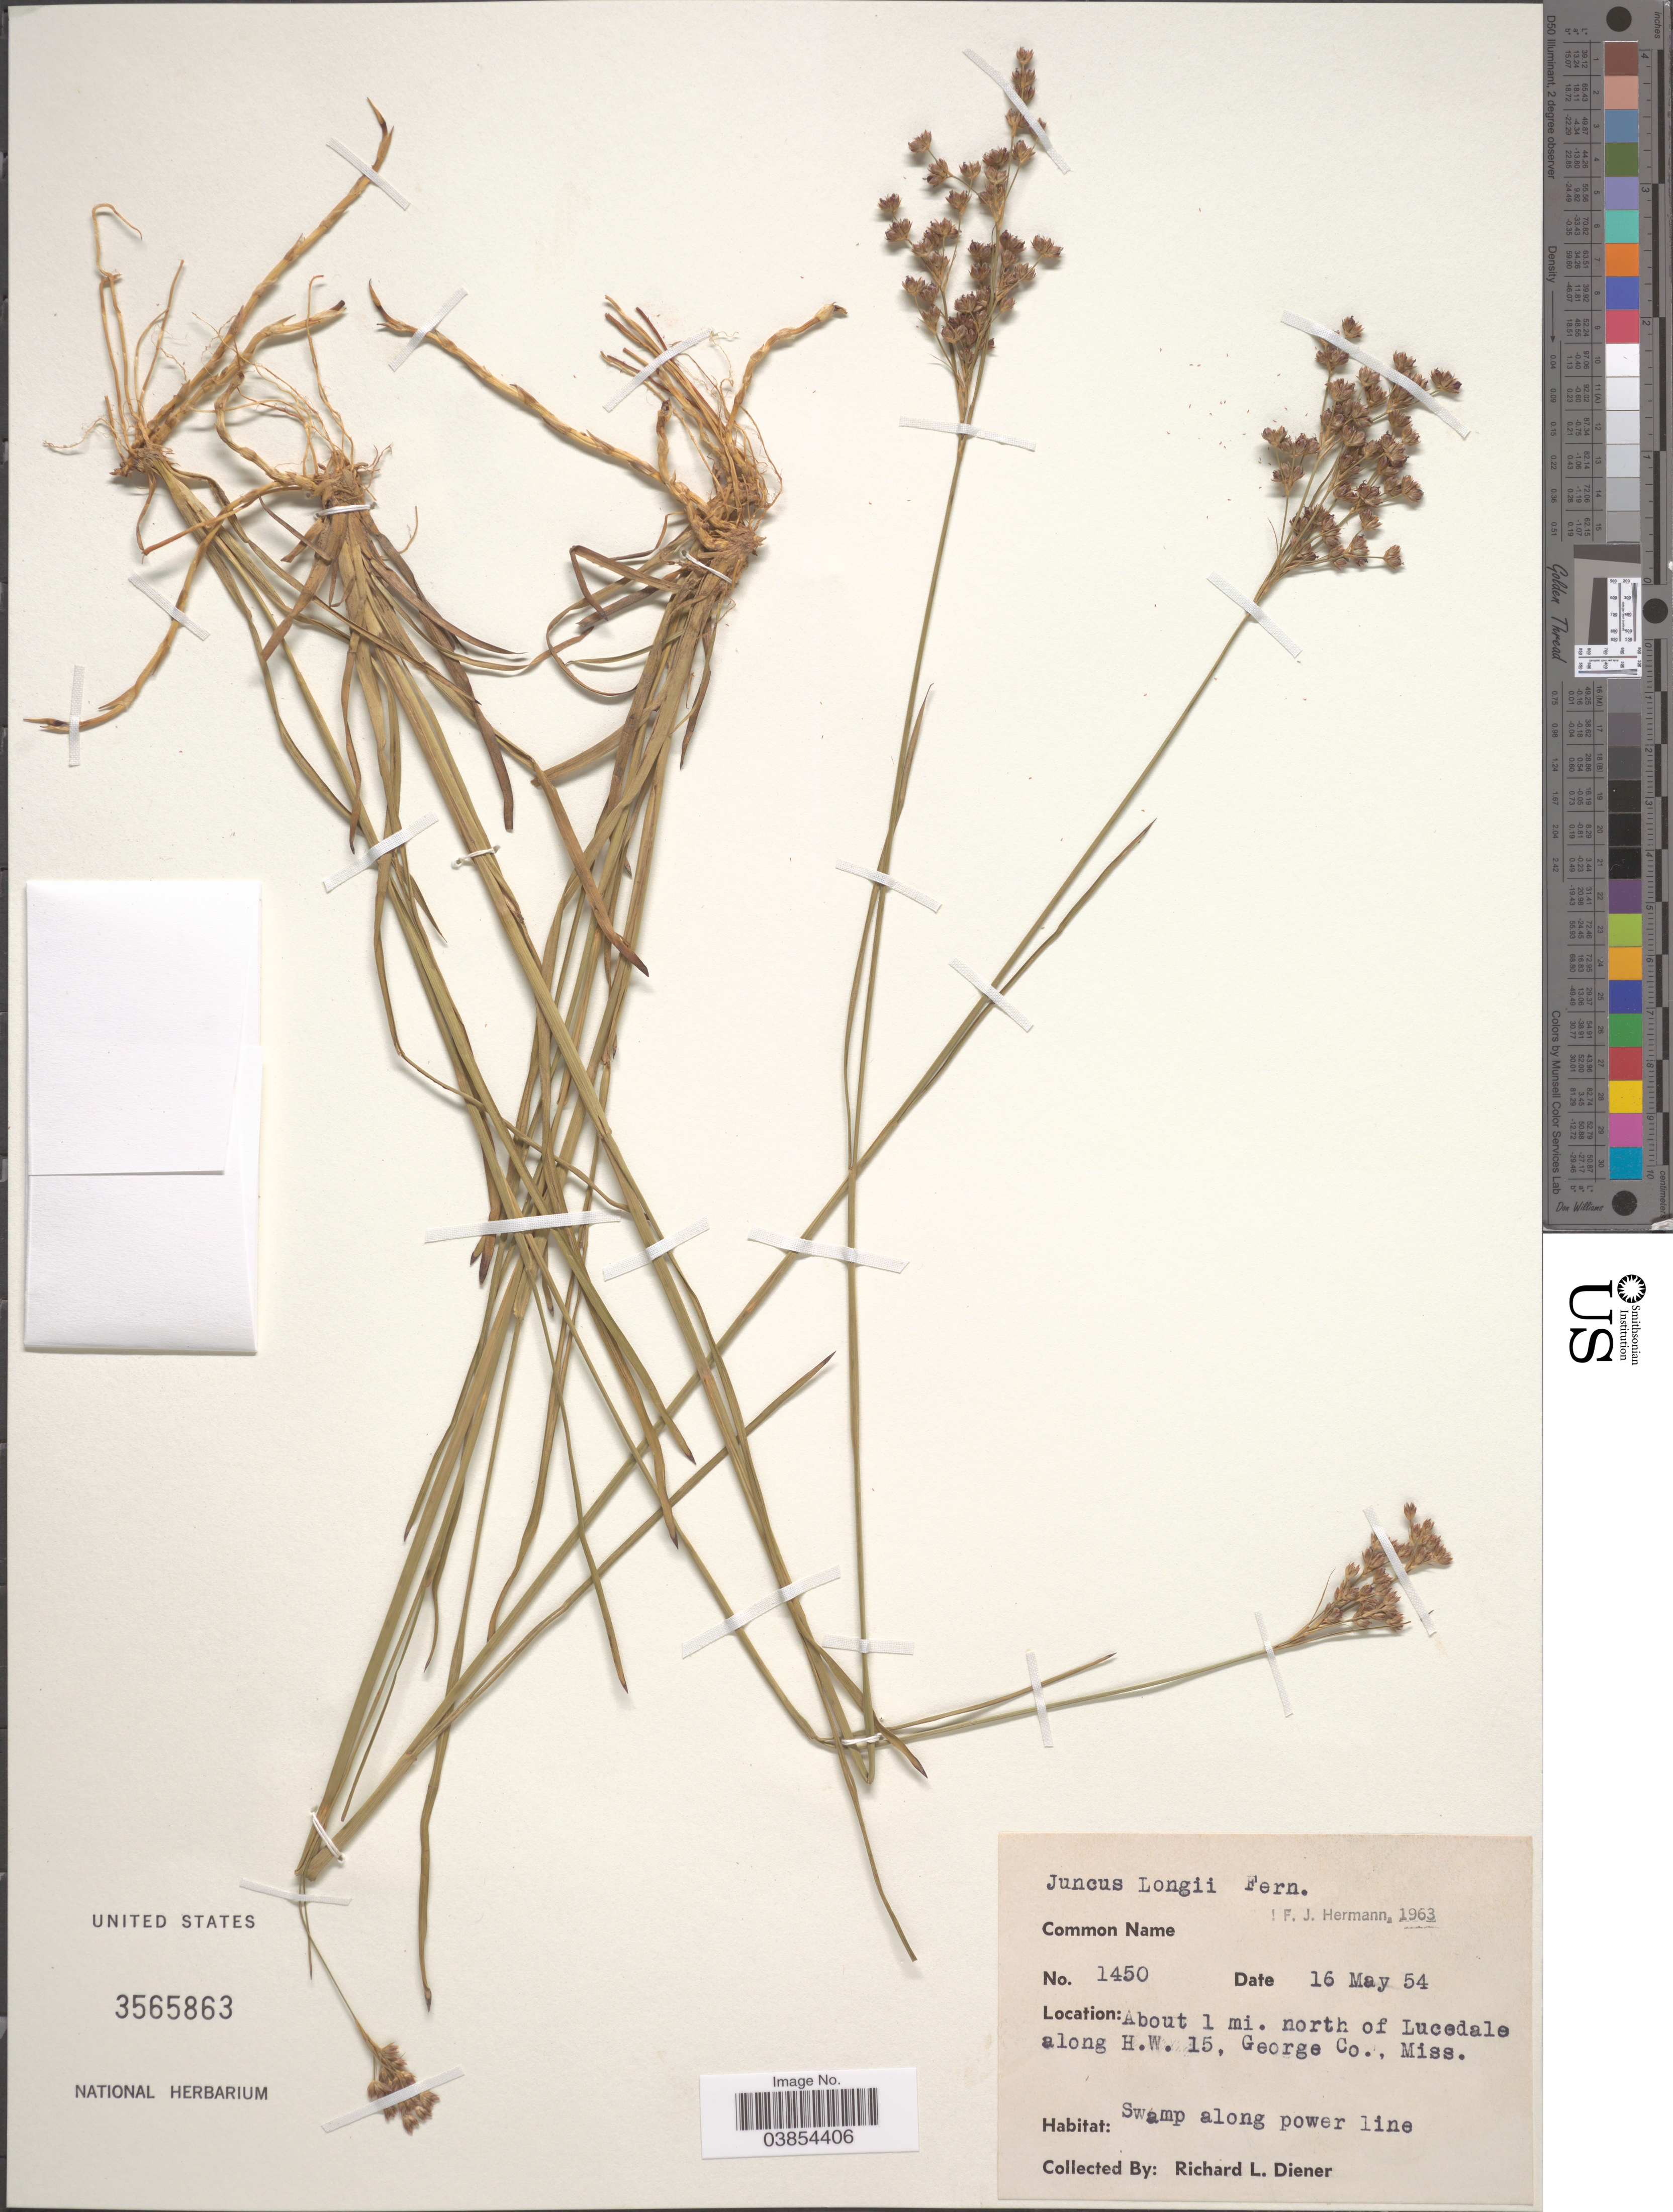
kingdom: Plantae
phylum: Tracheophyta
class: Liliopsida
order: Poales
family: Juncaceae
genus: Juncus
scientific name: Juncus longii Fernald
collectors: R. Diener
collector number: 1450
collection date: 1954-05-16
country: United States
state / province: Mississippi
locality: About 1 mi. north of Lucedale along H.W. 15, George Co.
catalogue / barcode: US 3565863